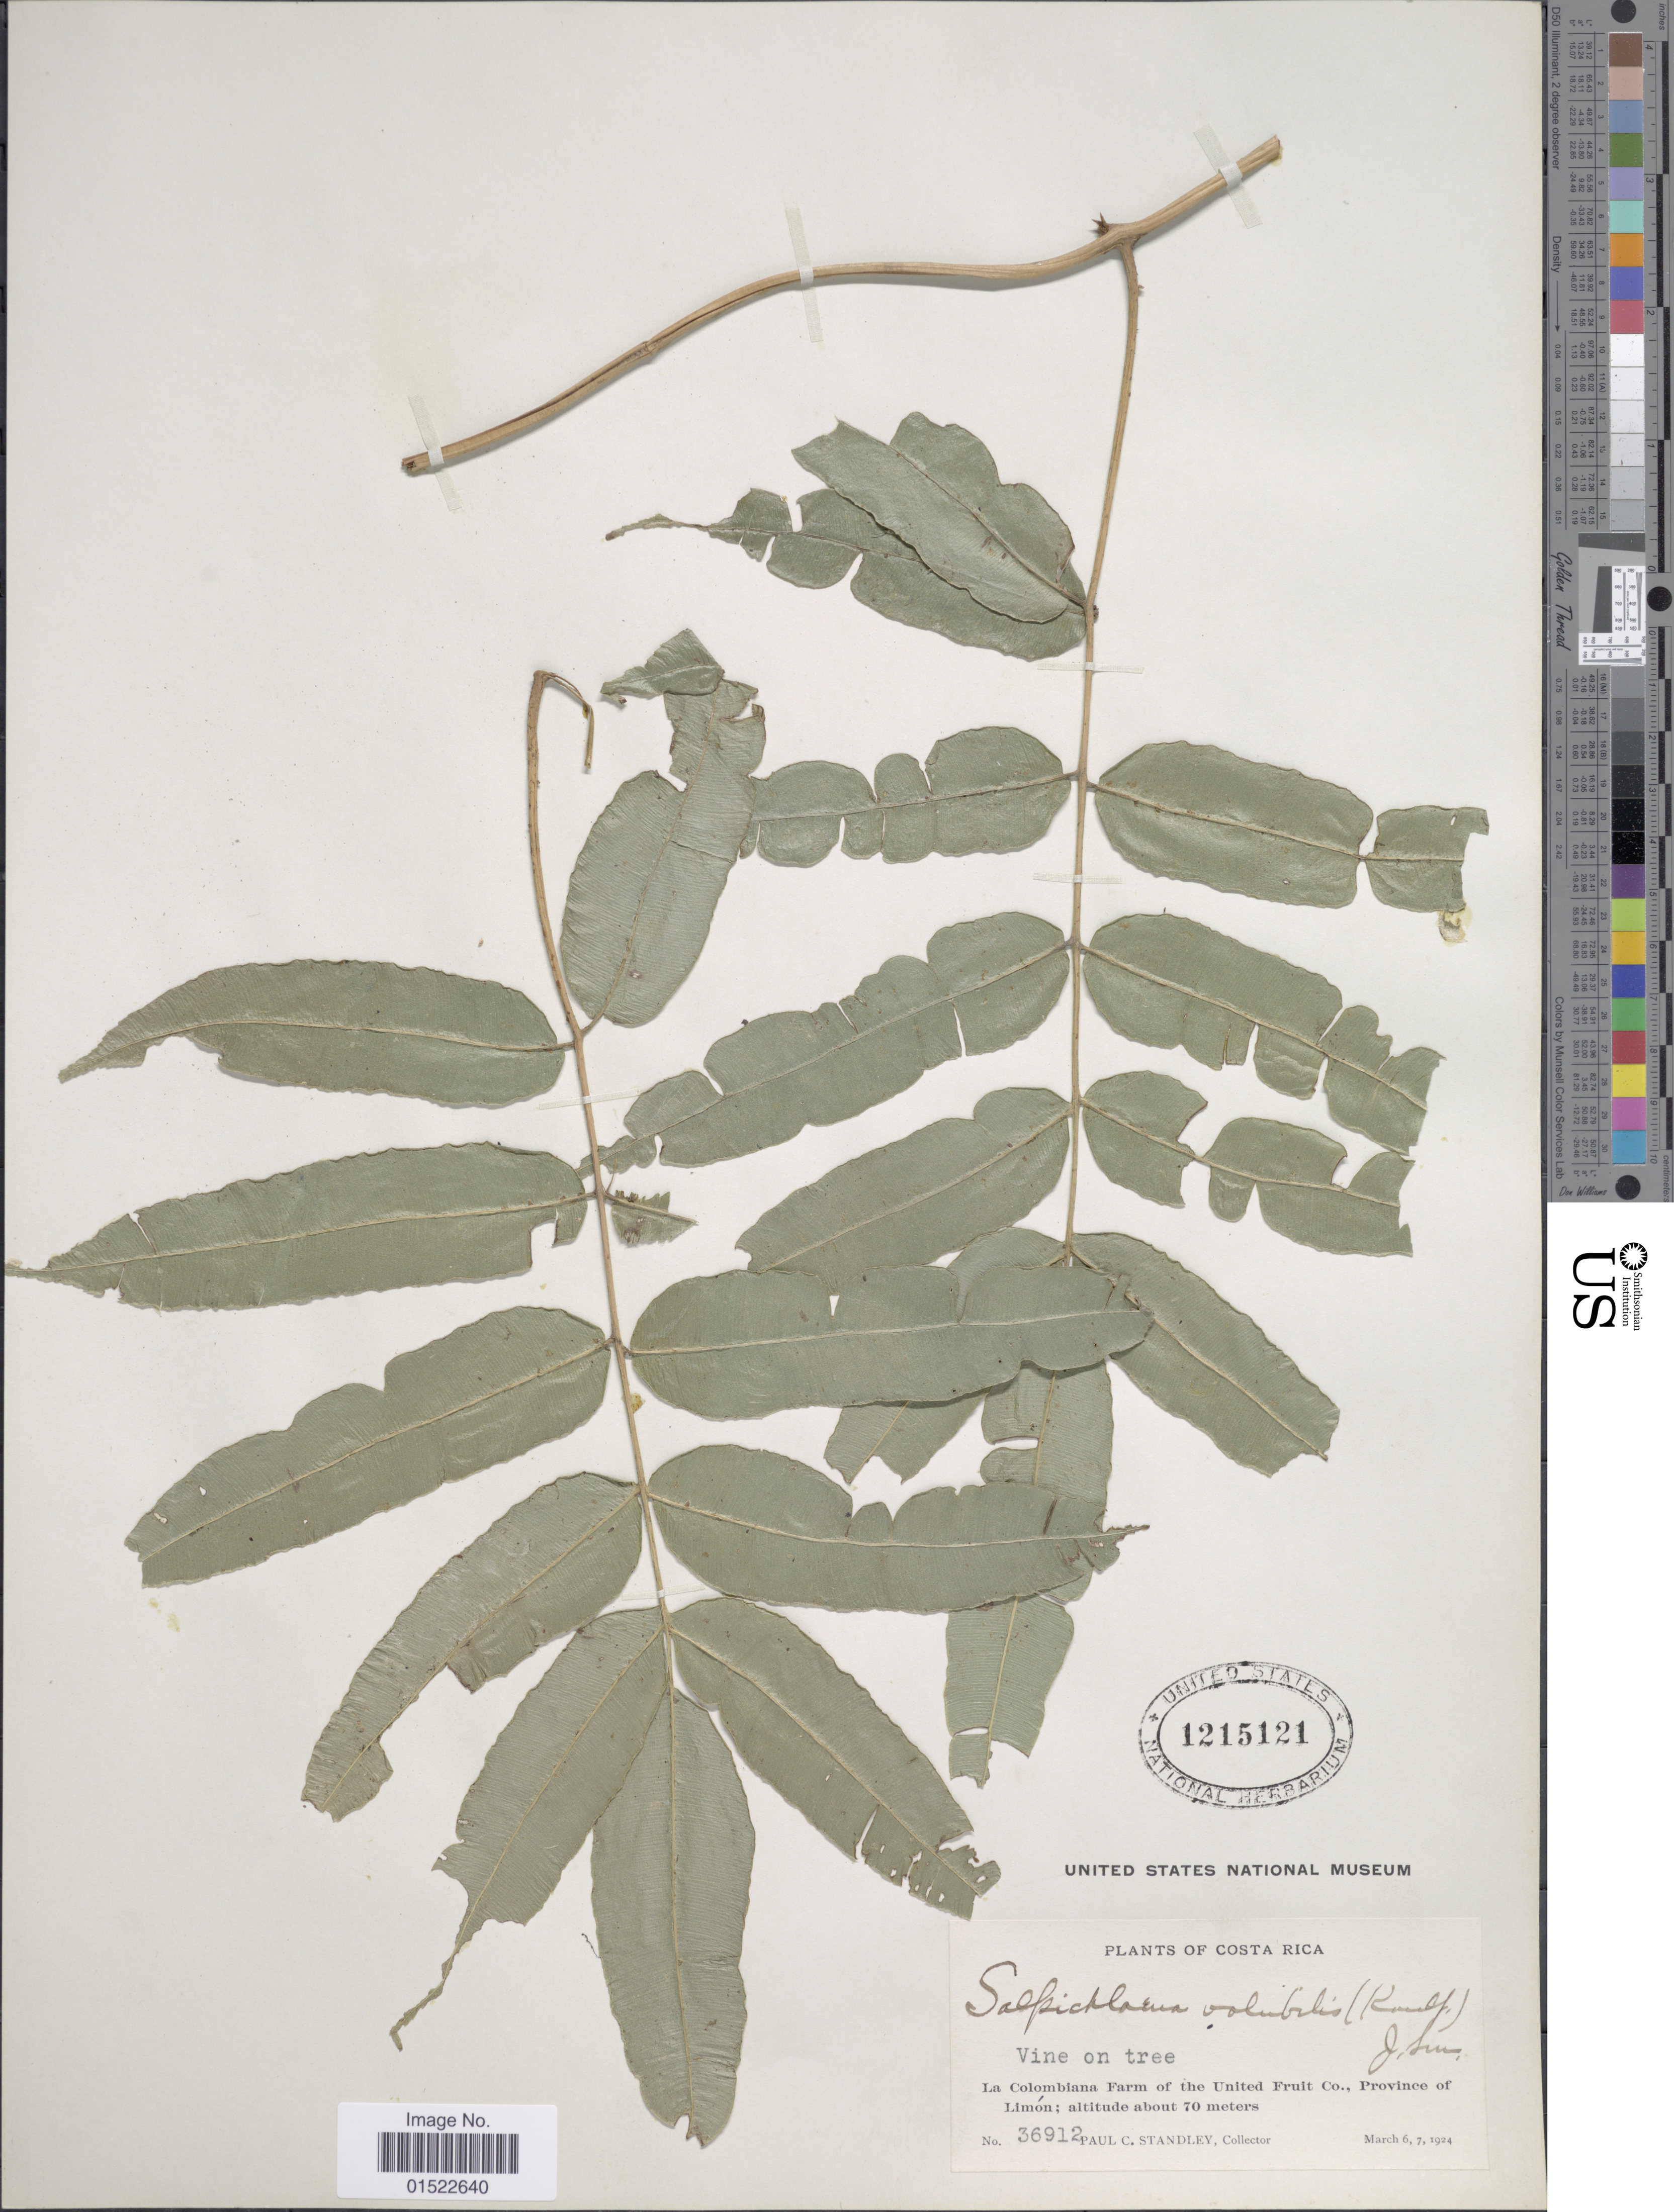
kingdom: Plantae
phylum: Tracheophyta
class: Polypodiopsida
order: Polypodiales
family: Blechnaceae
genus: Salpichlaena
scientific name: Salpichlaena volubilis subsp. volubilis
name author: (Kaulf.) J. Sm.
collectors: P. C. Standley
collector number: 36912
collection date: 1924-03-06/1924-03-07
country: Costa Rica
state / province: Limón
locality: La Colombiana Farm of the United Fruit Co.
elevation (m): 70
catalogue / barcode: US 1215121